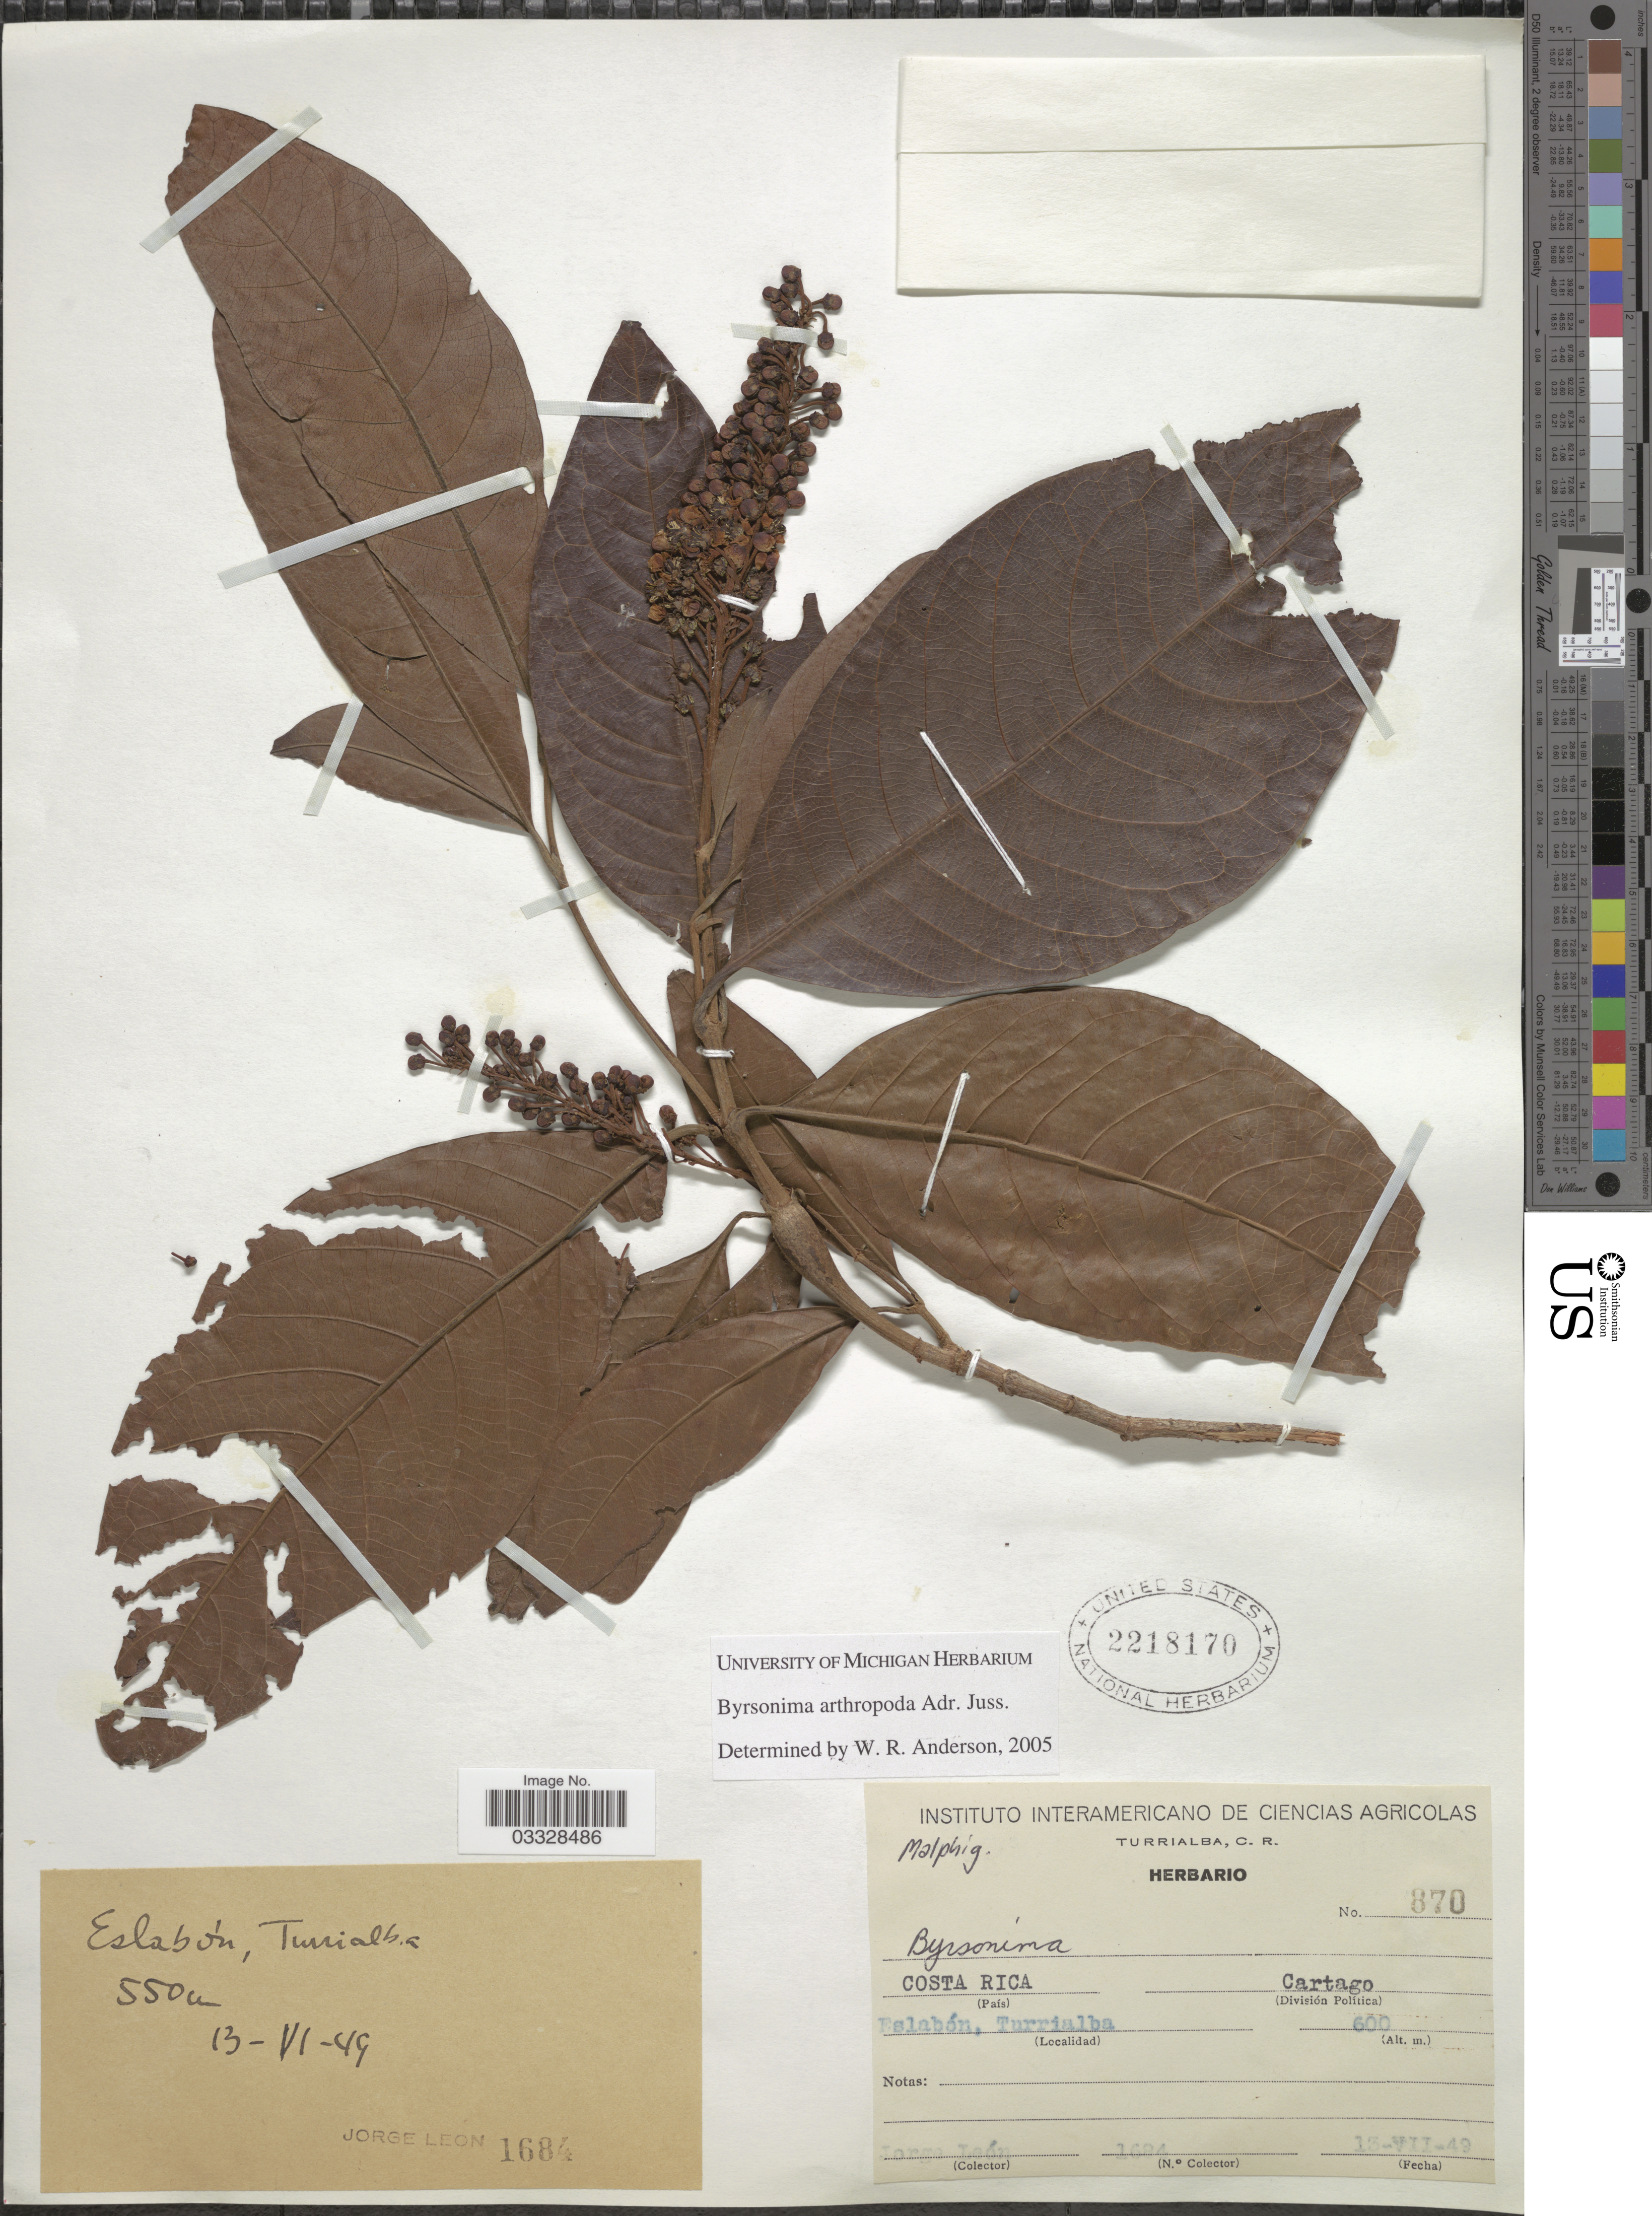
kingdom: Plantae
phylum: Tracheophyta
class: Magnoliopsida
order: Malpighiales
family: Malpighiaceae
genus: Byrsonima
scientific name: Byrsonima arthropoda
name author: A. Juss.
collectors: J. León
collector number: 1684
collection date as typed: Transcribed d/m/y: 13/6/49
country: Costa Rica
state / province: Cartago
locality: Eslabón, Turrialba.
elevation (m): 600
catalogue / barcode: US 2218170